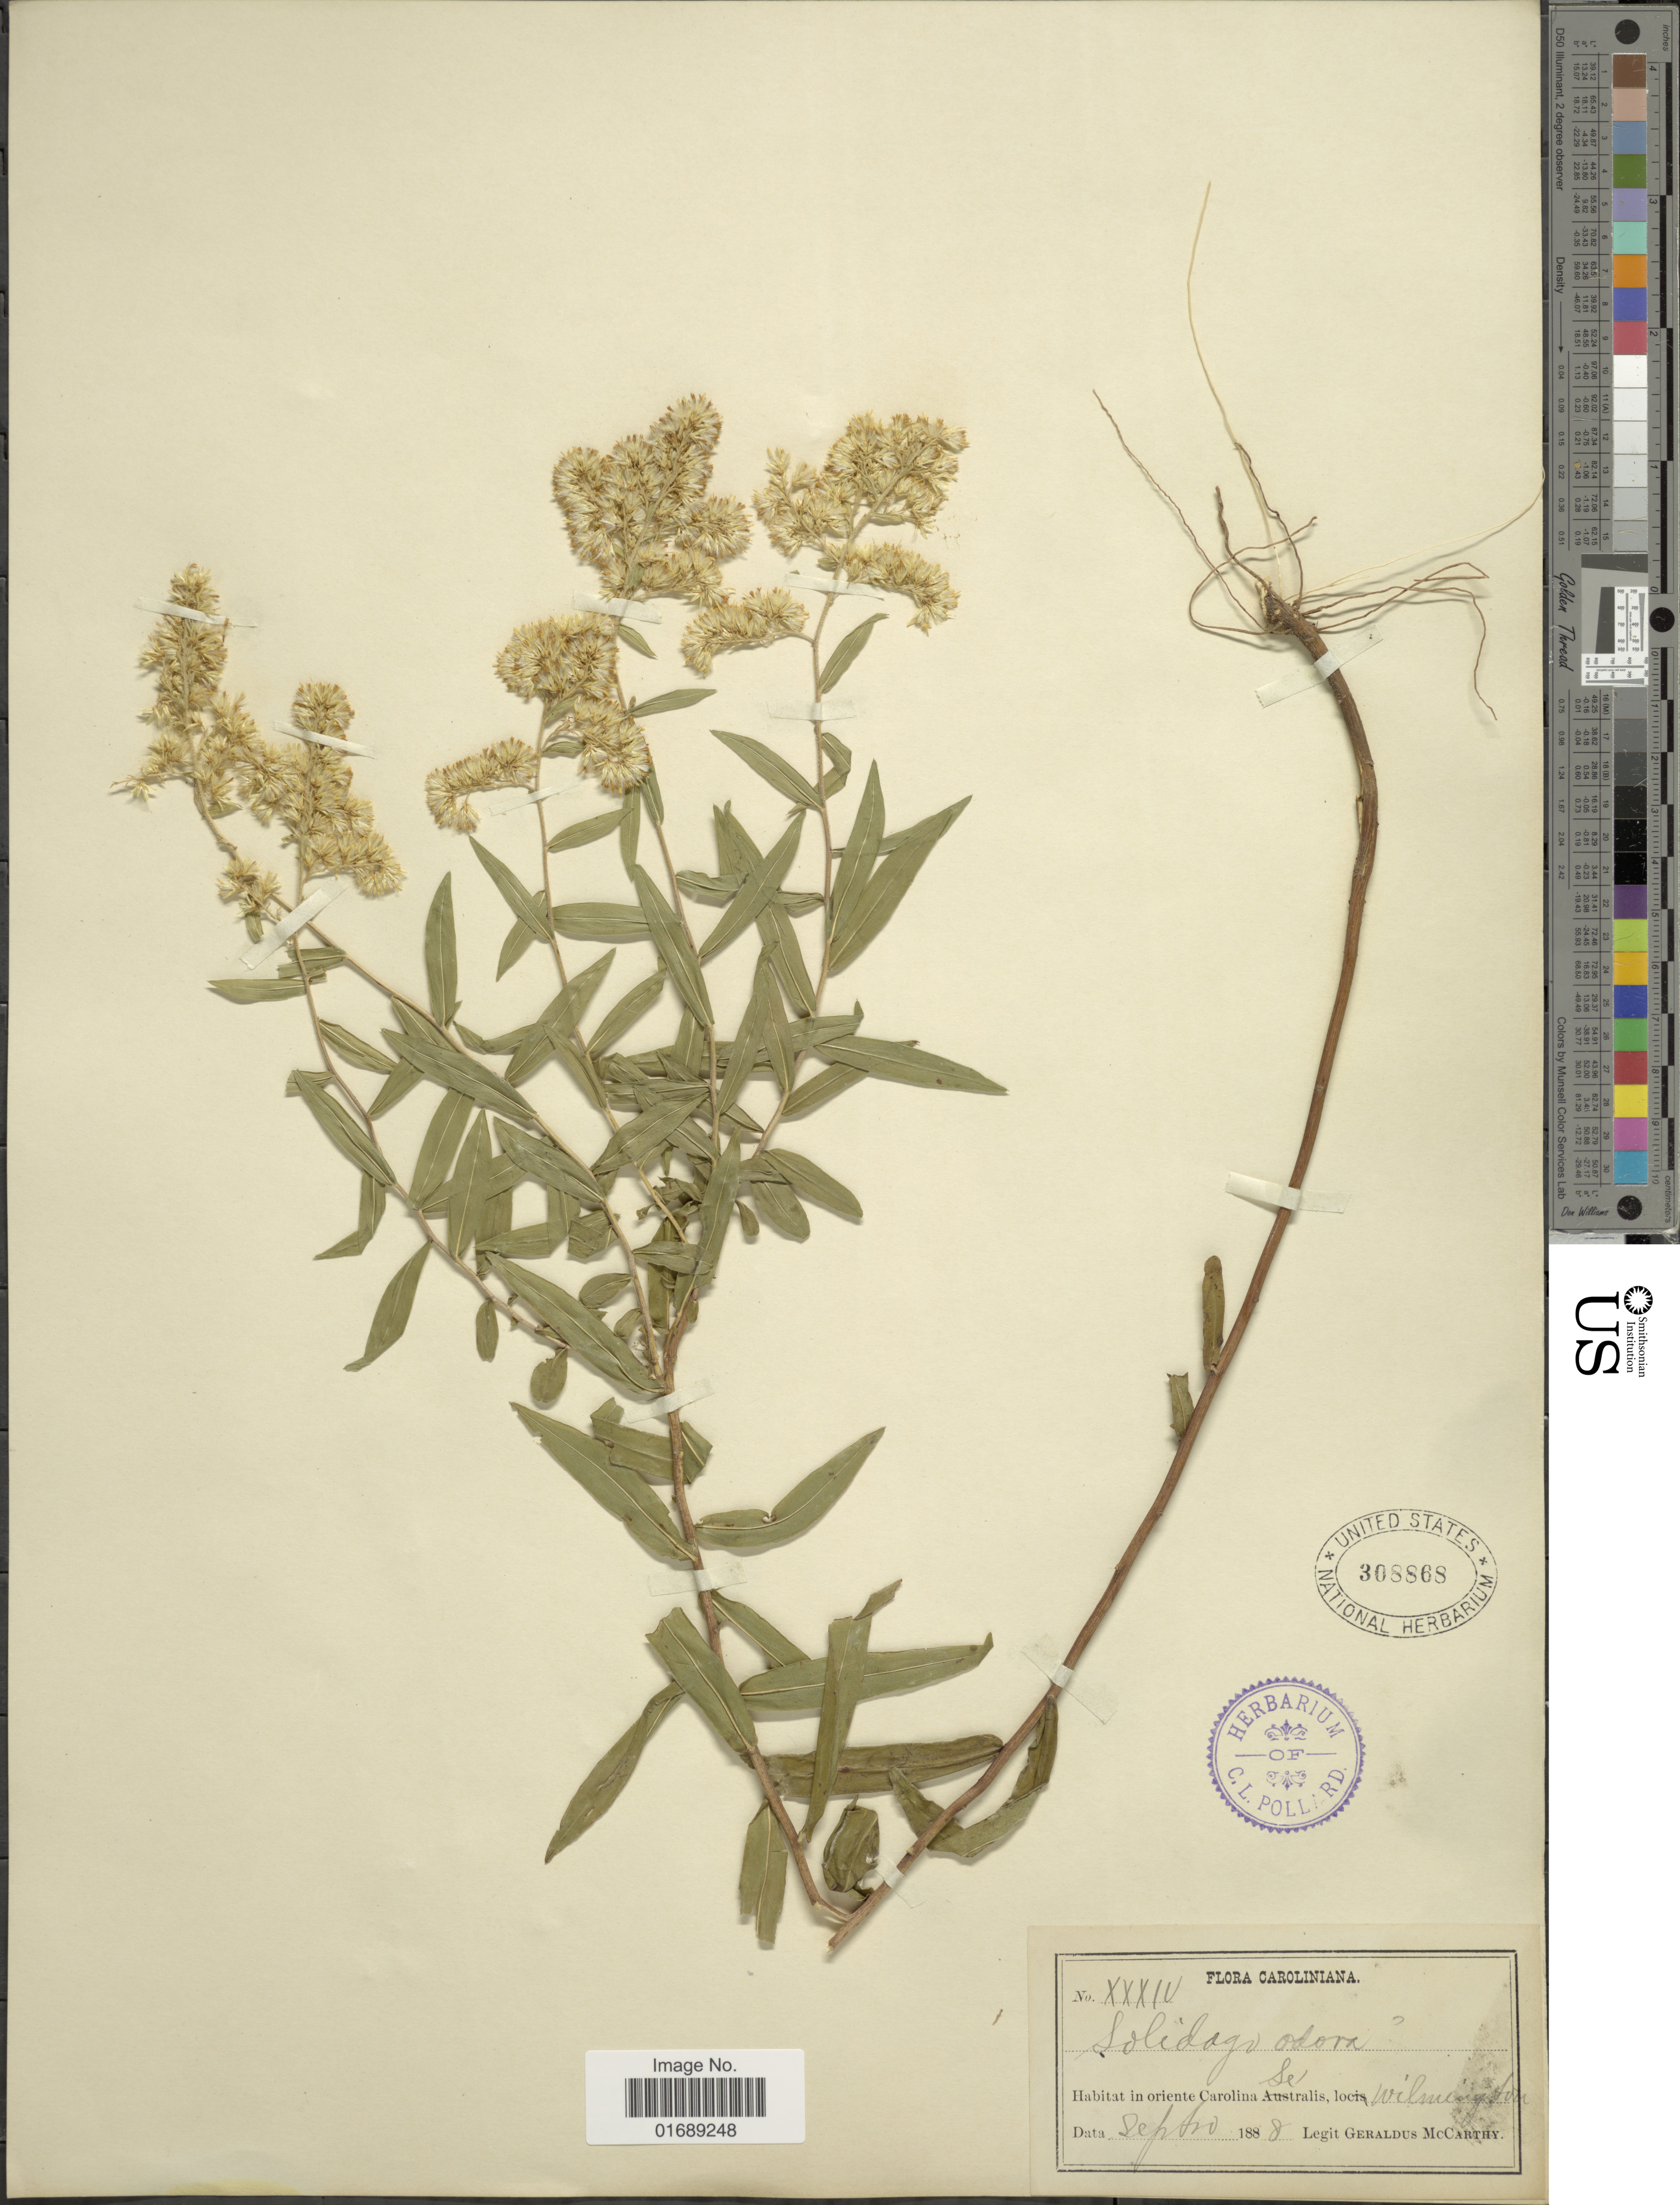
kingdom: Plantae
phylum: Tracheophyta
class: Magnoliopsida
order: Asterales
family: Asteraceae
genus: Solidago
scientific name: Solidago odora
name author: Aiton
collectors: M. McCarthy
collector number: XXXIV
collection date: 1888-09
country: United States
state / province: South Carolina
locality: Wilmington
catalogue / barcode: US 308868